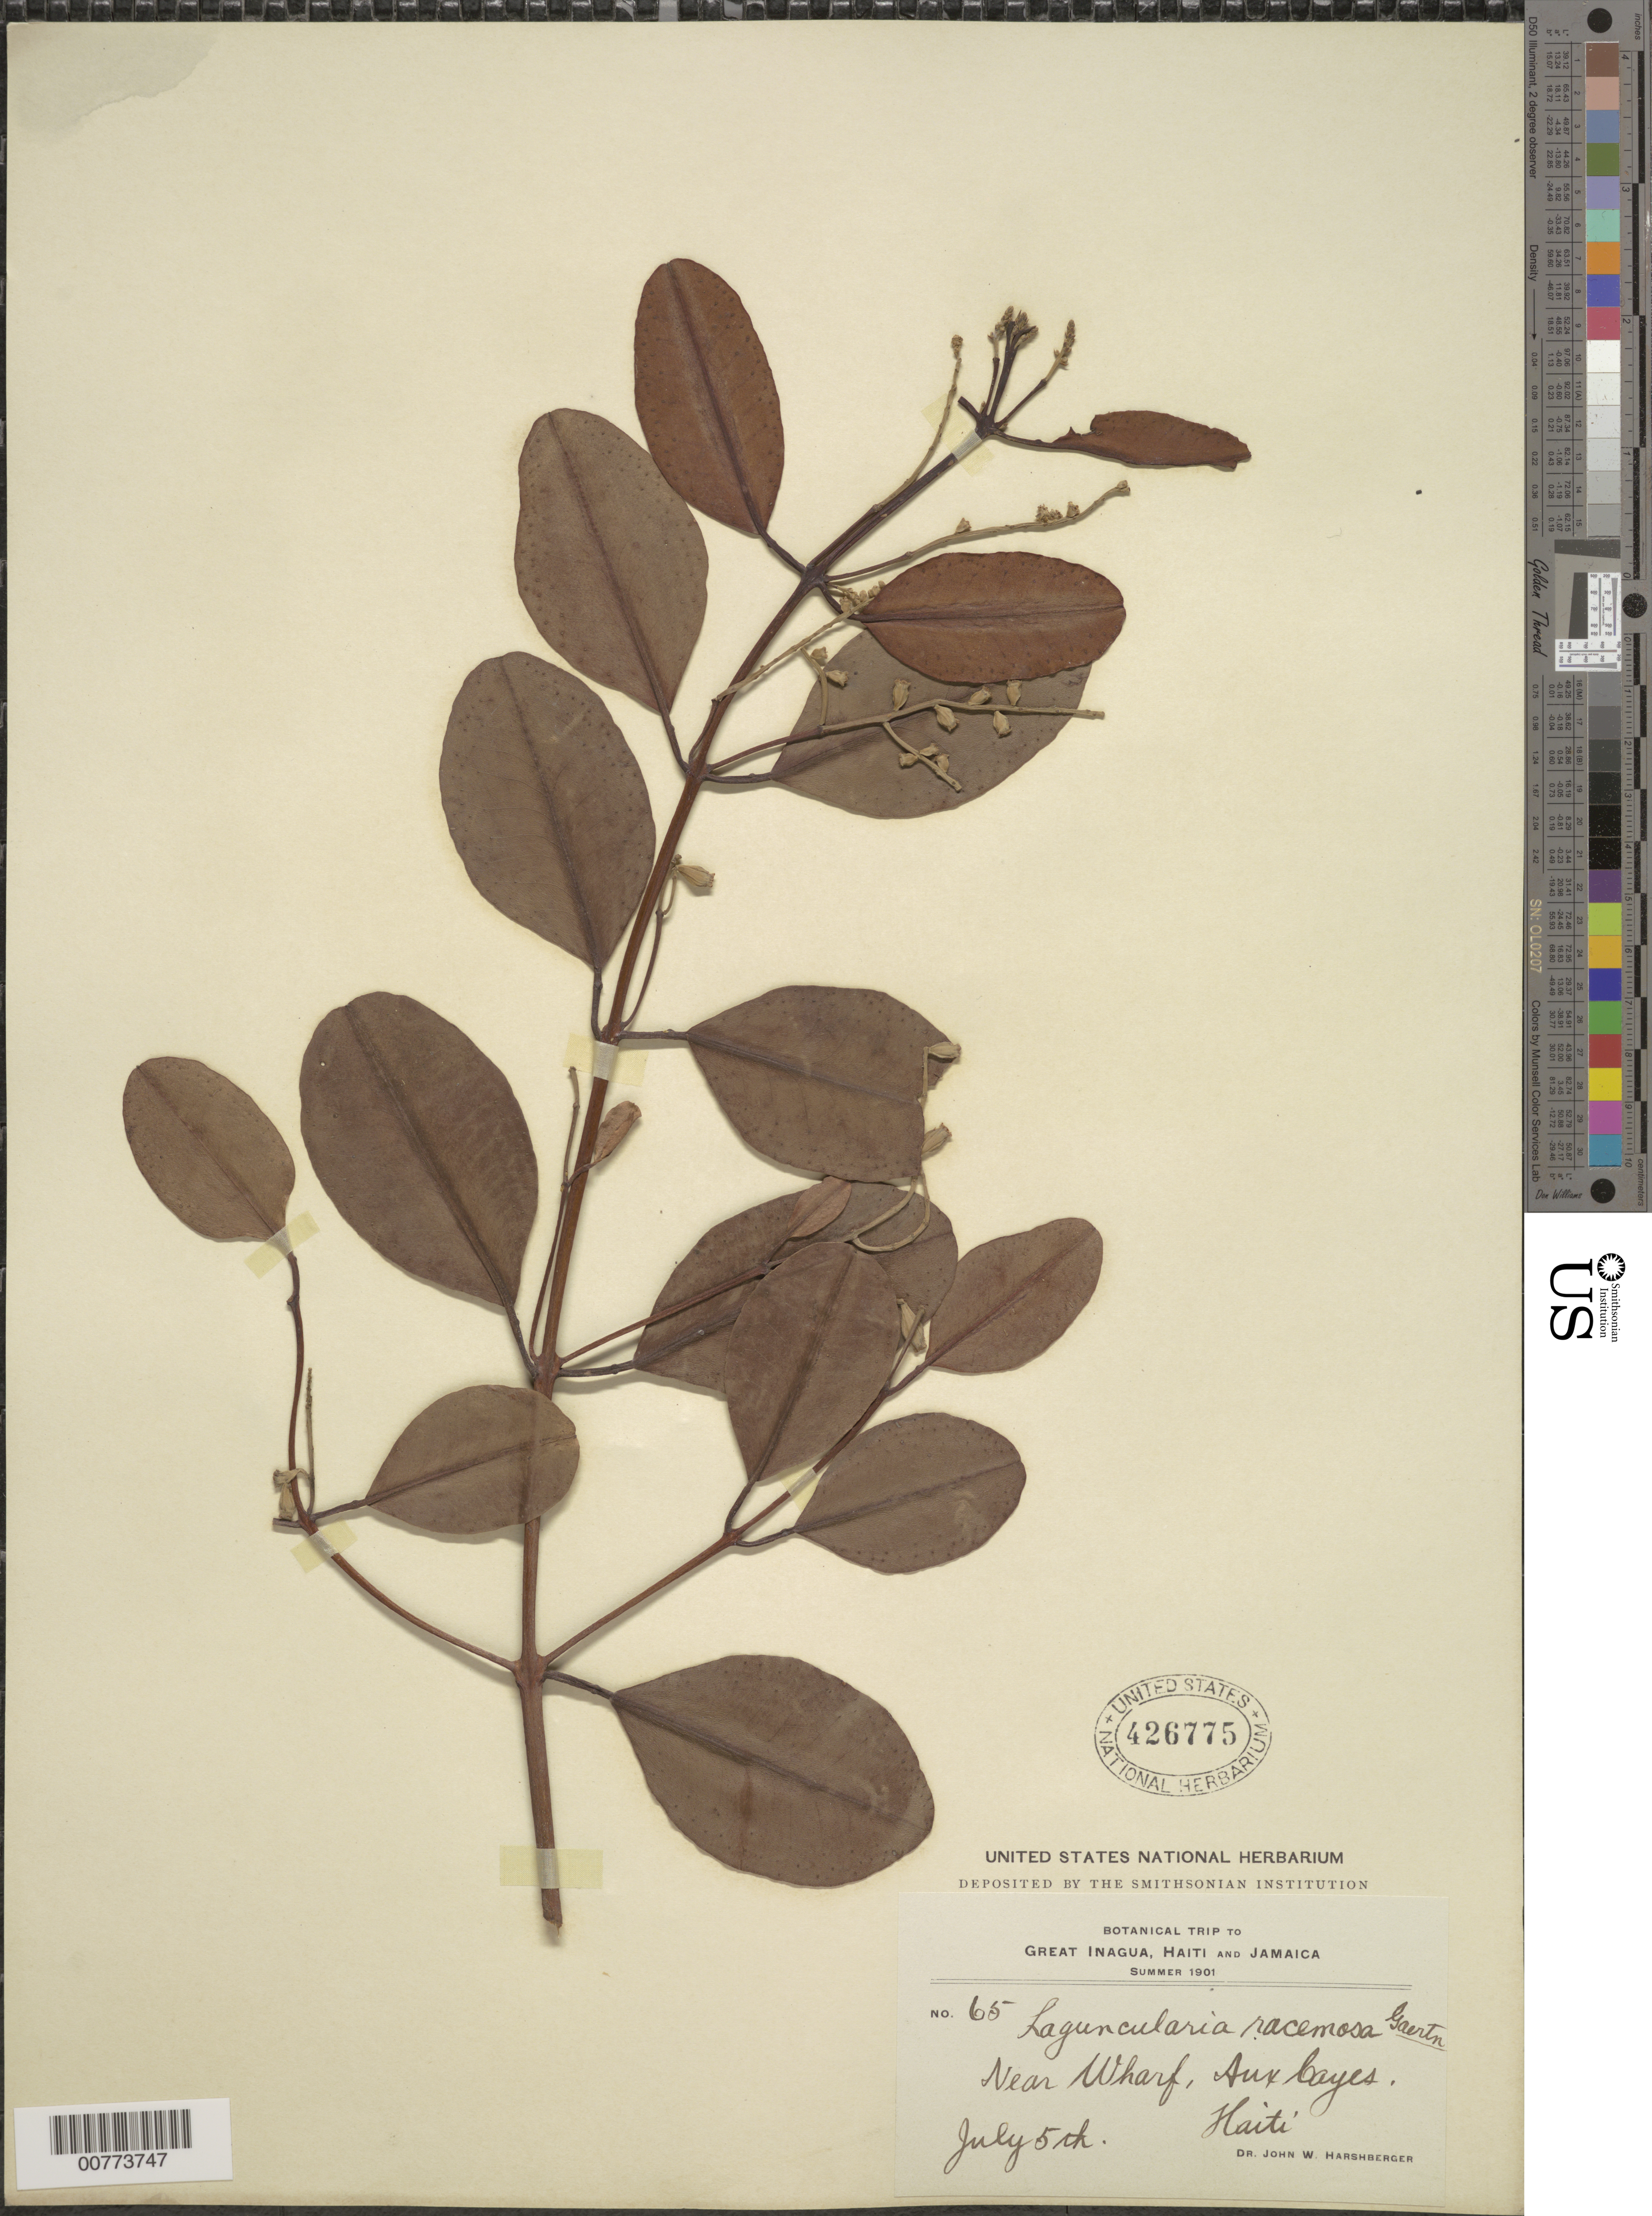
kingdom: Plantae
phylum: Tracheophyta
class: Magnoliopsida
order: Myrtales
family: Combretaceae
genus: Laguncularia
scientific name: Laguncularia racemosa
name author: (L.) C.F. Gaertn.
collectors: J. W. Harshberger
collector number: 65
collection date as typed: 05 Jul 1901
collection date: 1901-07-05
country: Haiti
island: Hispaniola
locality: Near Wharf, Aux Cayes.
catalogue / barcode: US 426775